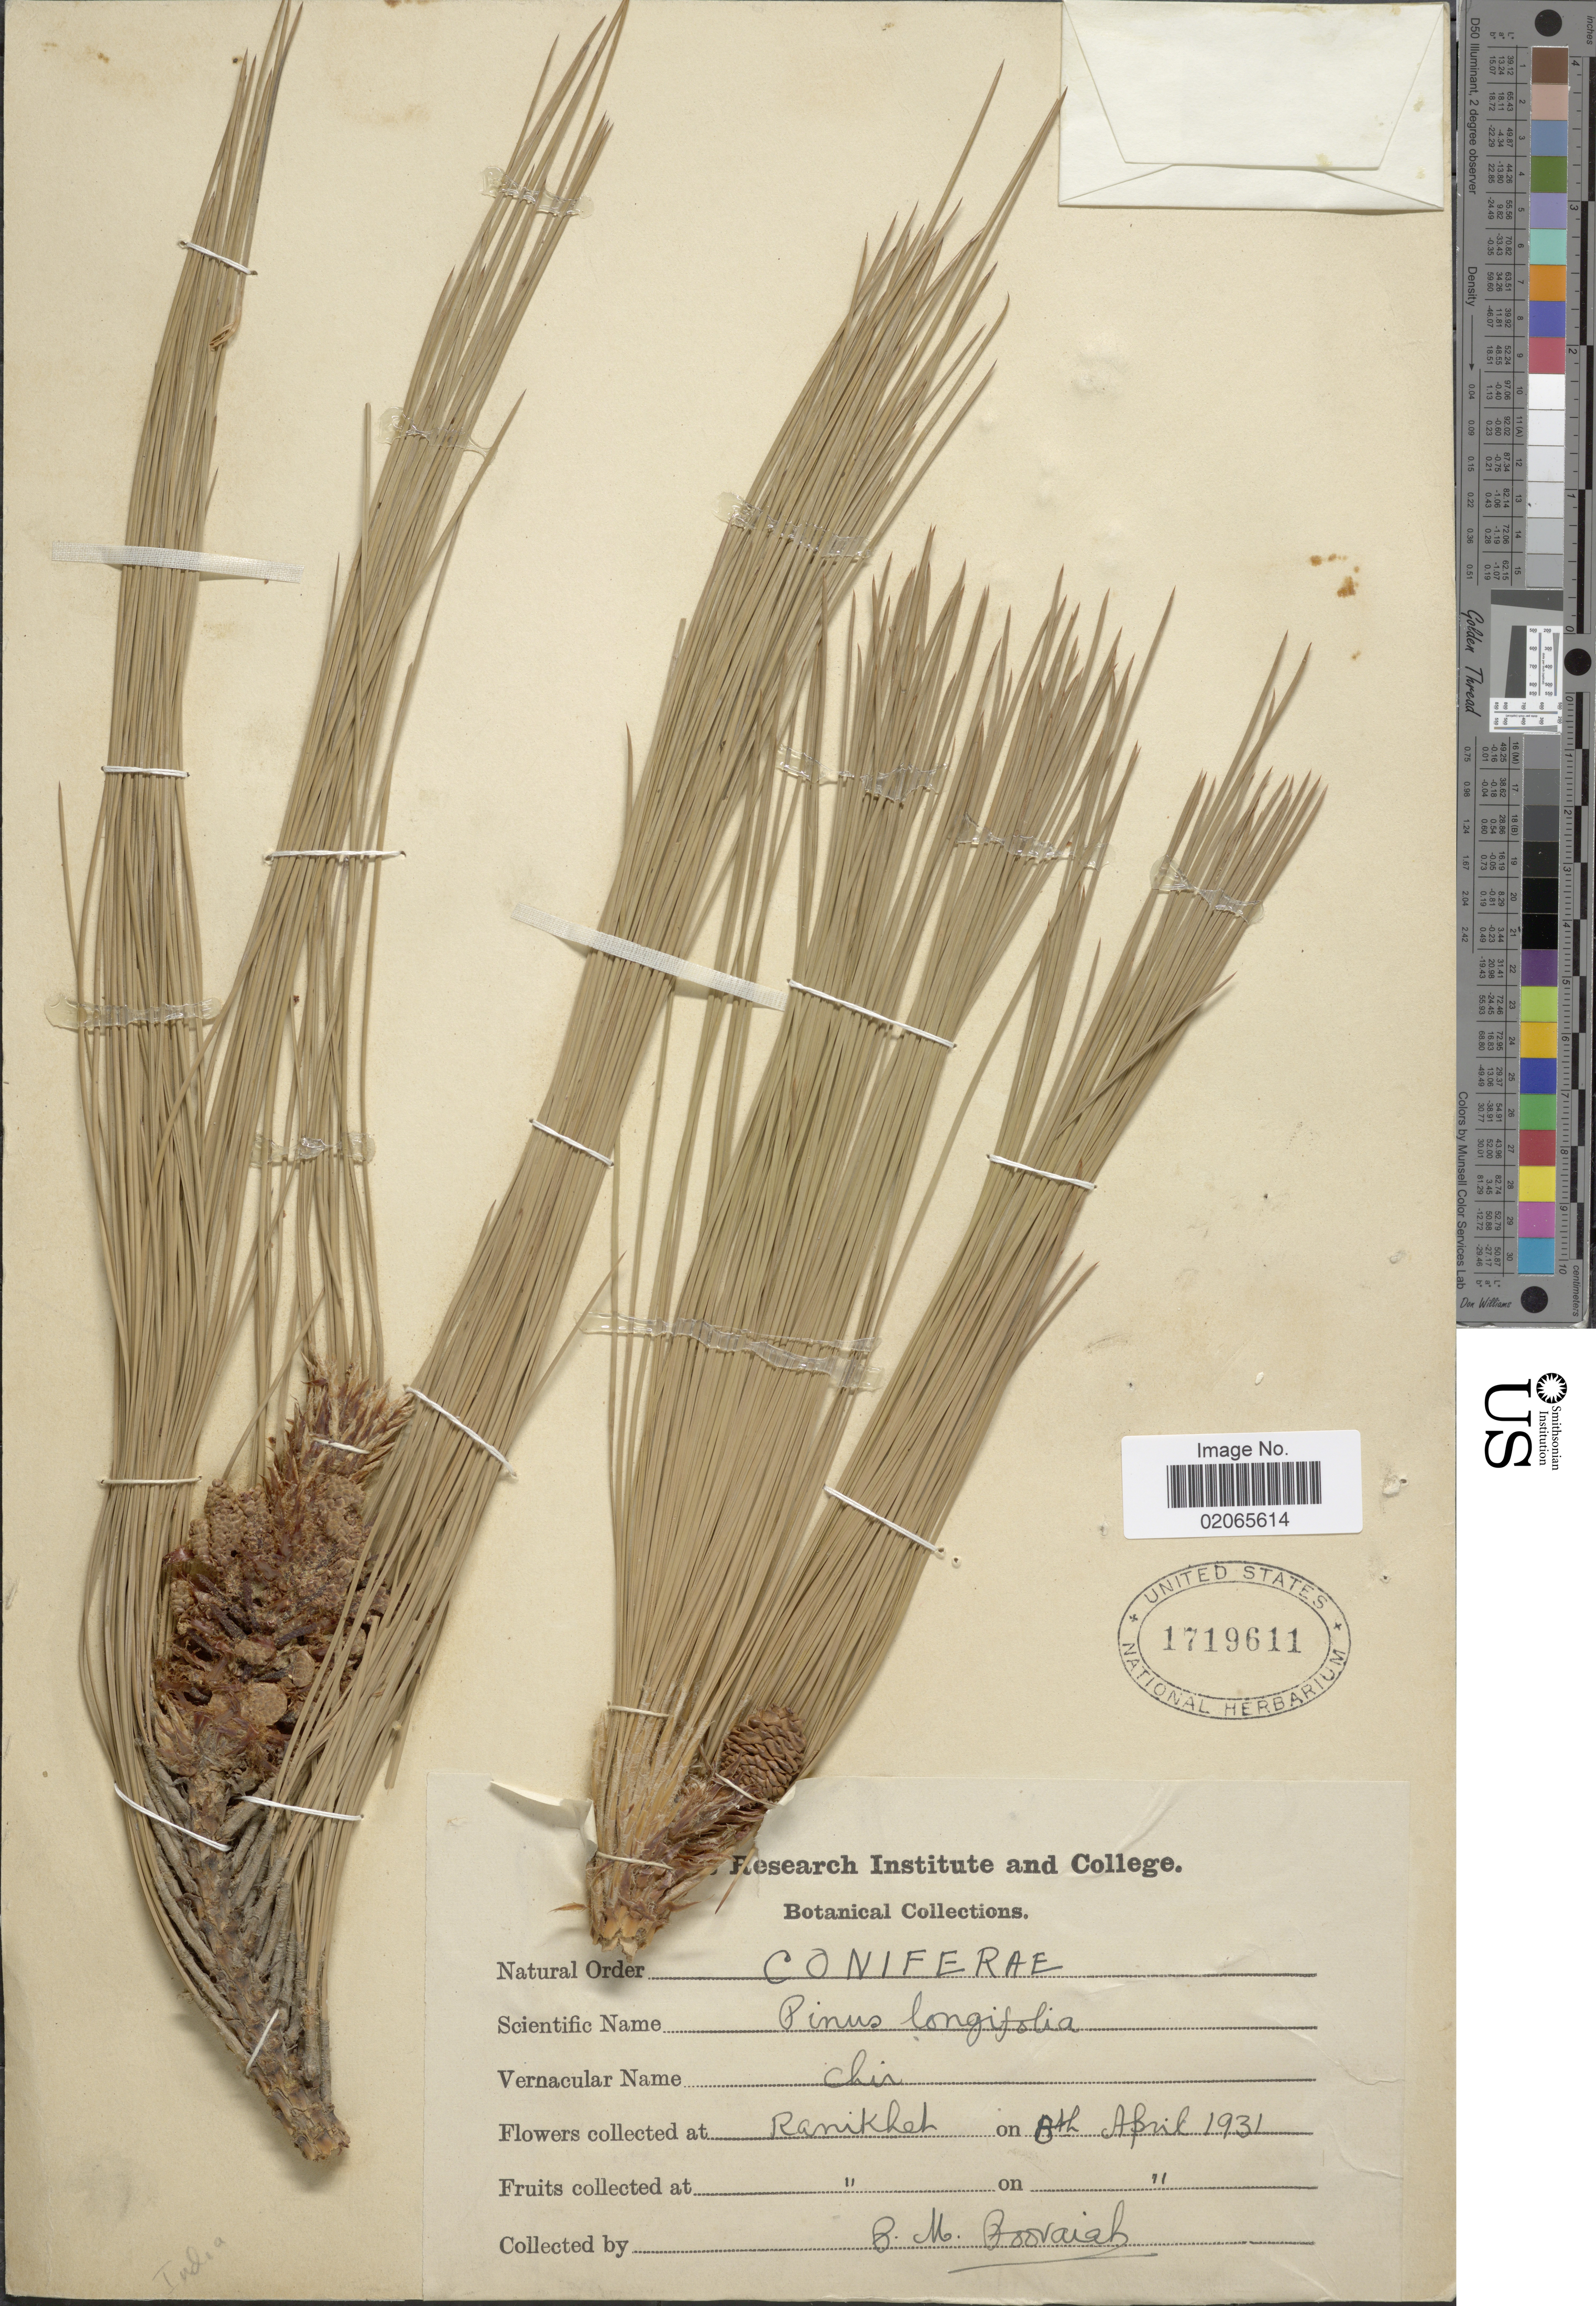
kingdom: Plantae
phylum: Tracheophyta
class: Pinopsida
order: Pinales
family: Pinaceae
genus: Pinus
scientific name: Pinus longifolia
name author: Roxb. ex Lamb.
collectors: P. Pooraiah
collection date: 1931-04-08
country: India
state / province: Uttarakhand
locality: Ranikhet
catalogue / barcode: US 1719611